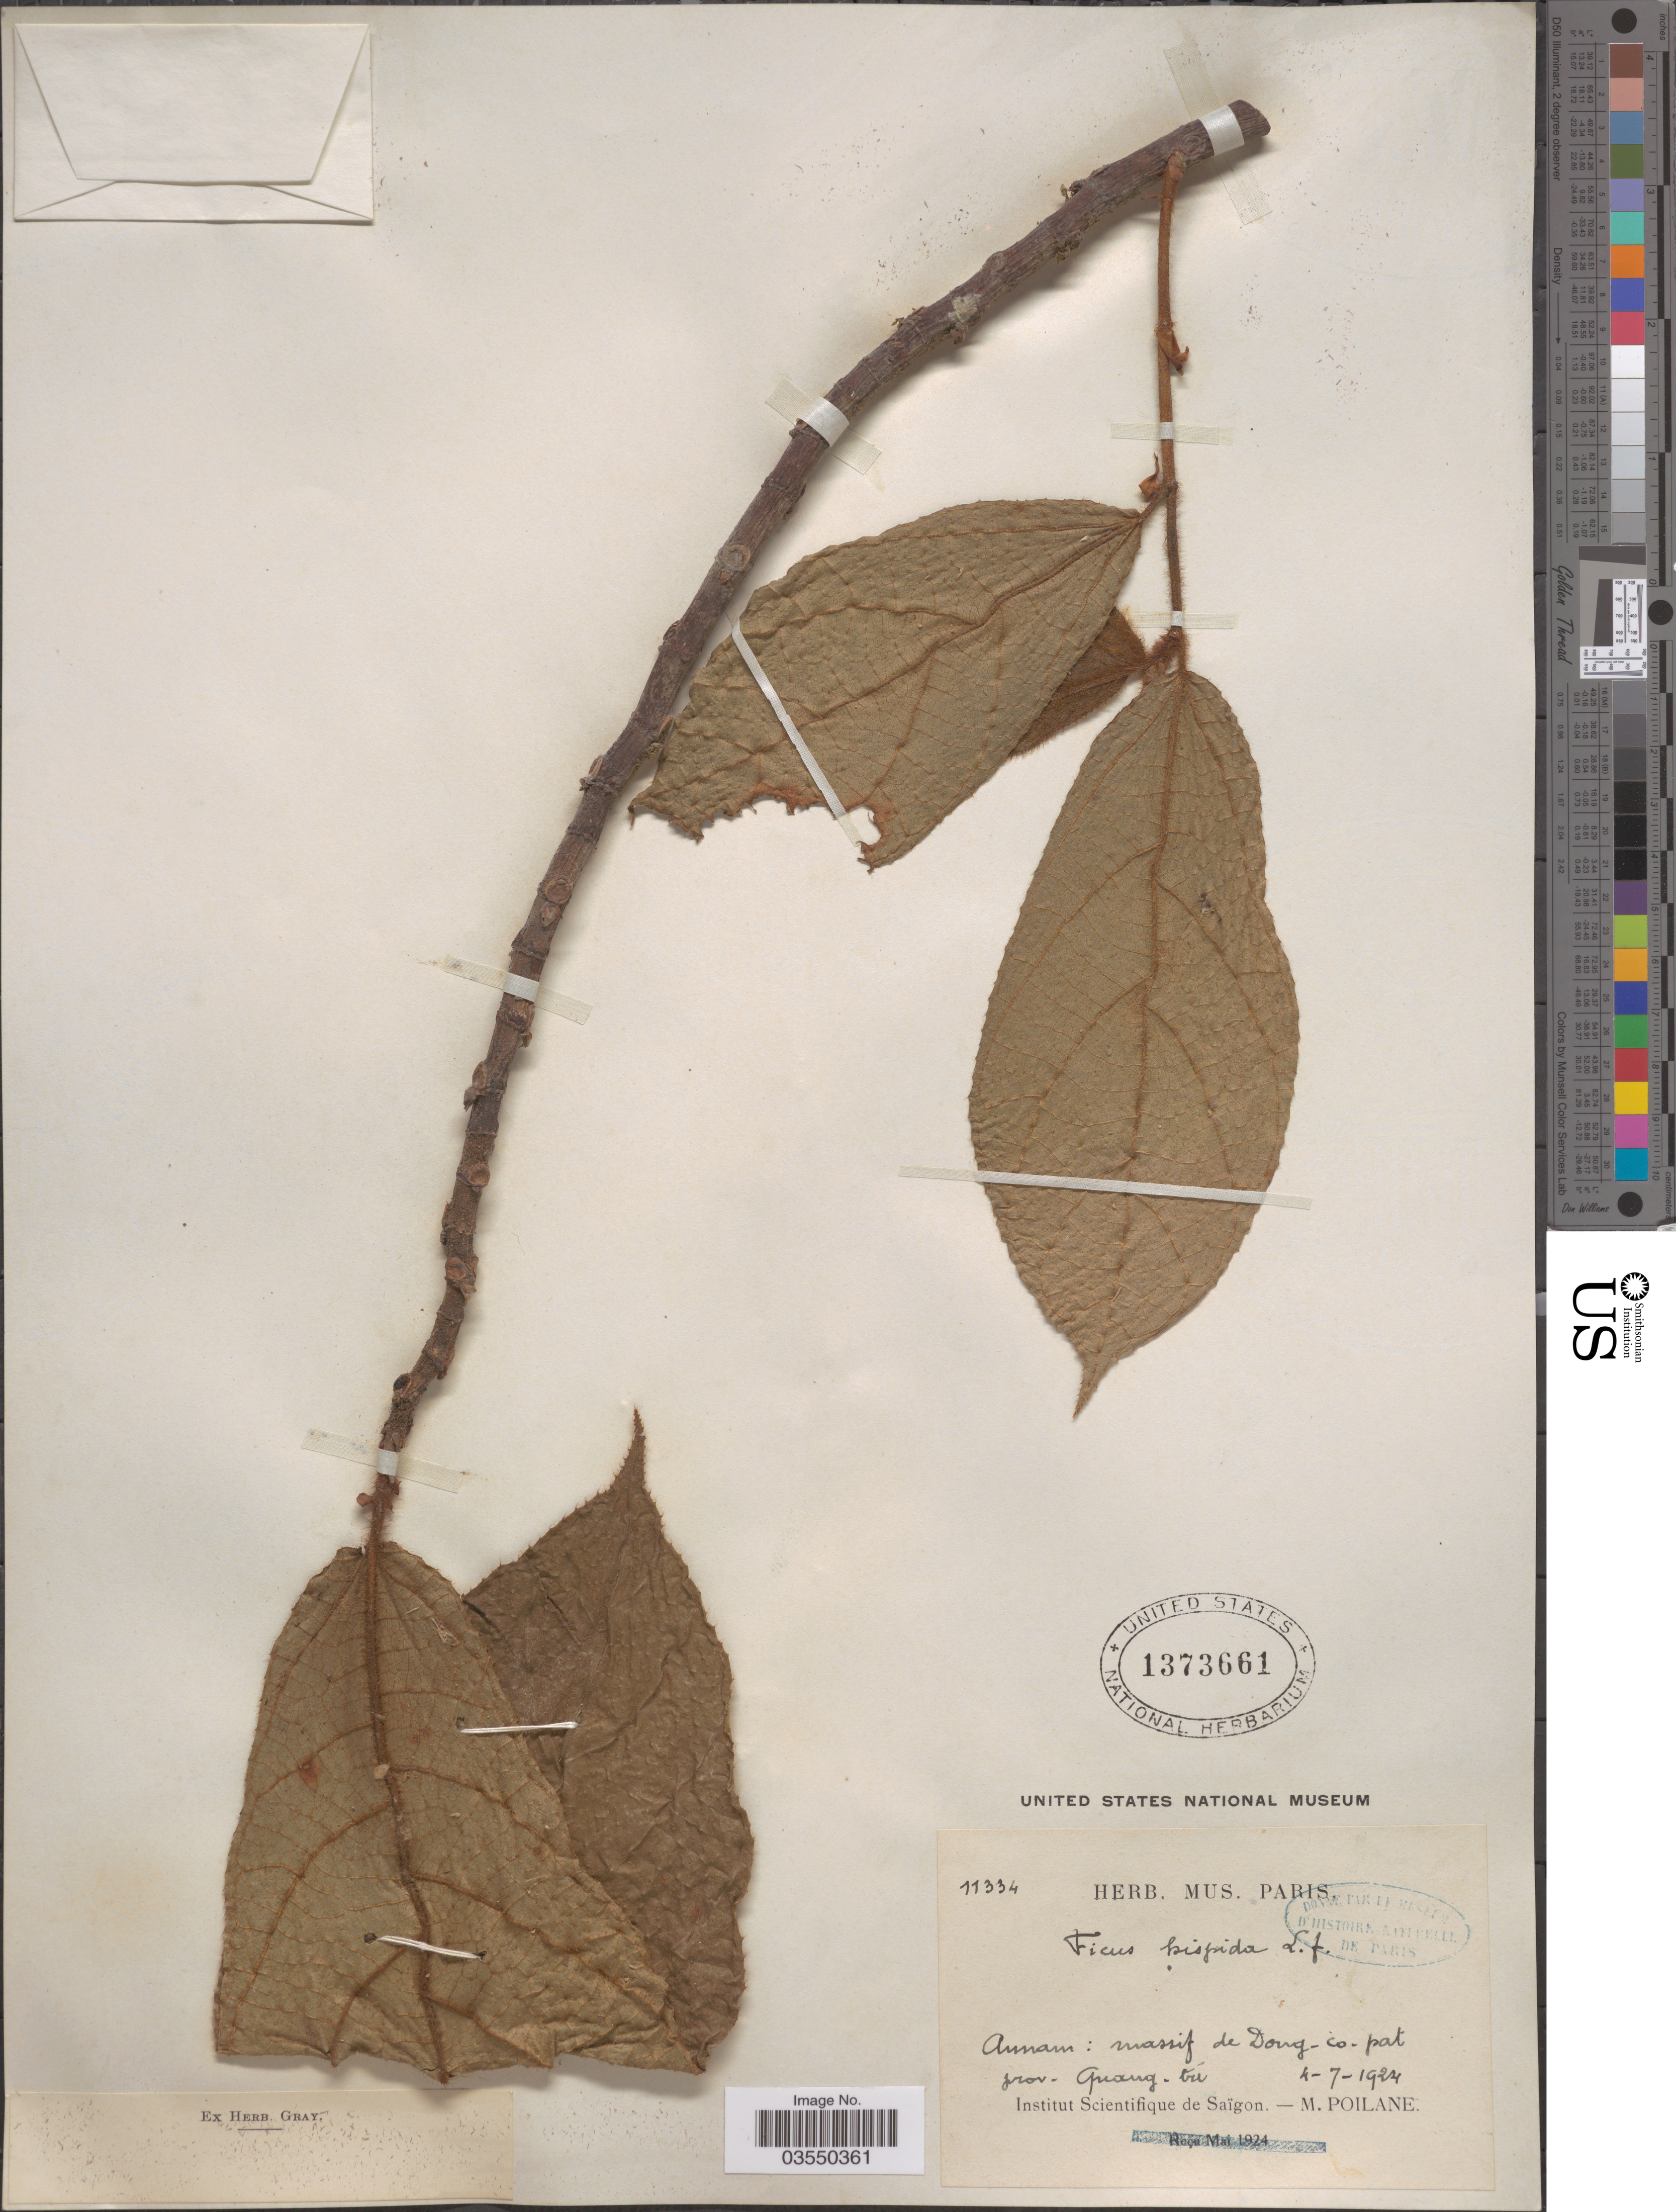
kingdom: Plantae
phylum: Tracheophyta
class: Magnoliopsida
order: Rosales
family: Moraceae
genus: Ficus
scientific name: Ficus hispida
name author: L. f.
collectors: M. Poilane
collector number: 11334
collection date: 1924-07-04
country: Vietnam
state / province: Quang Tri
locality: Annam: massif de Dong-co-pat*.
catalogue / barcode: US 1373661